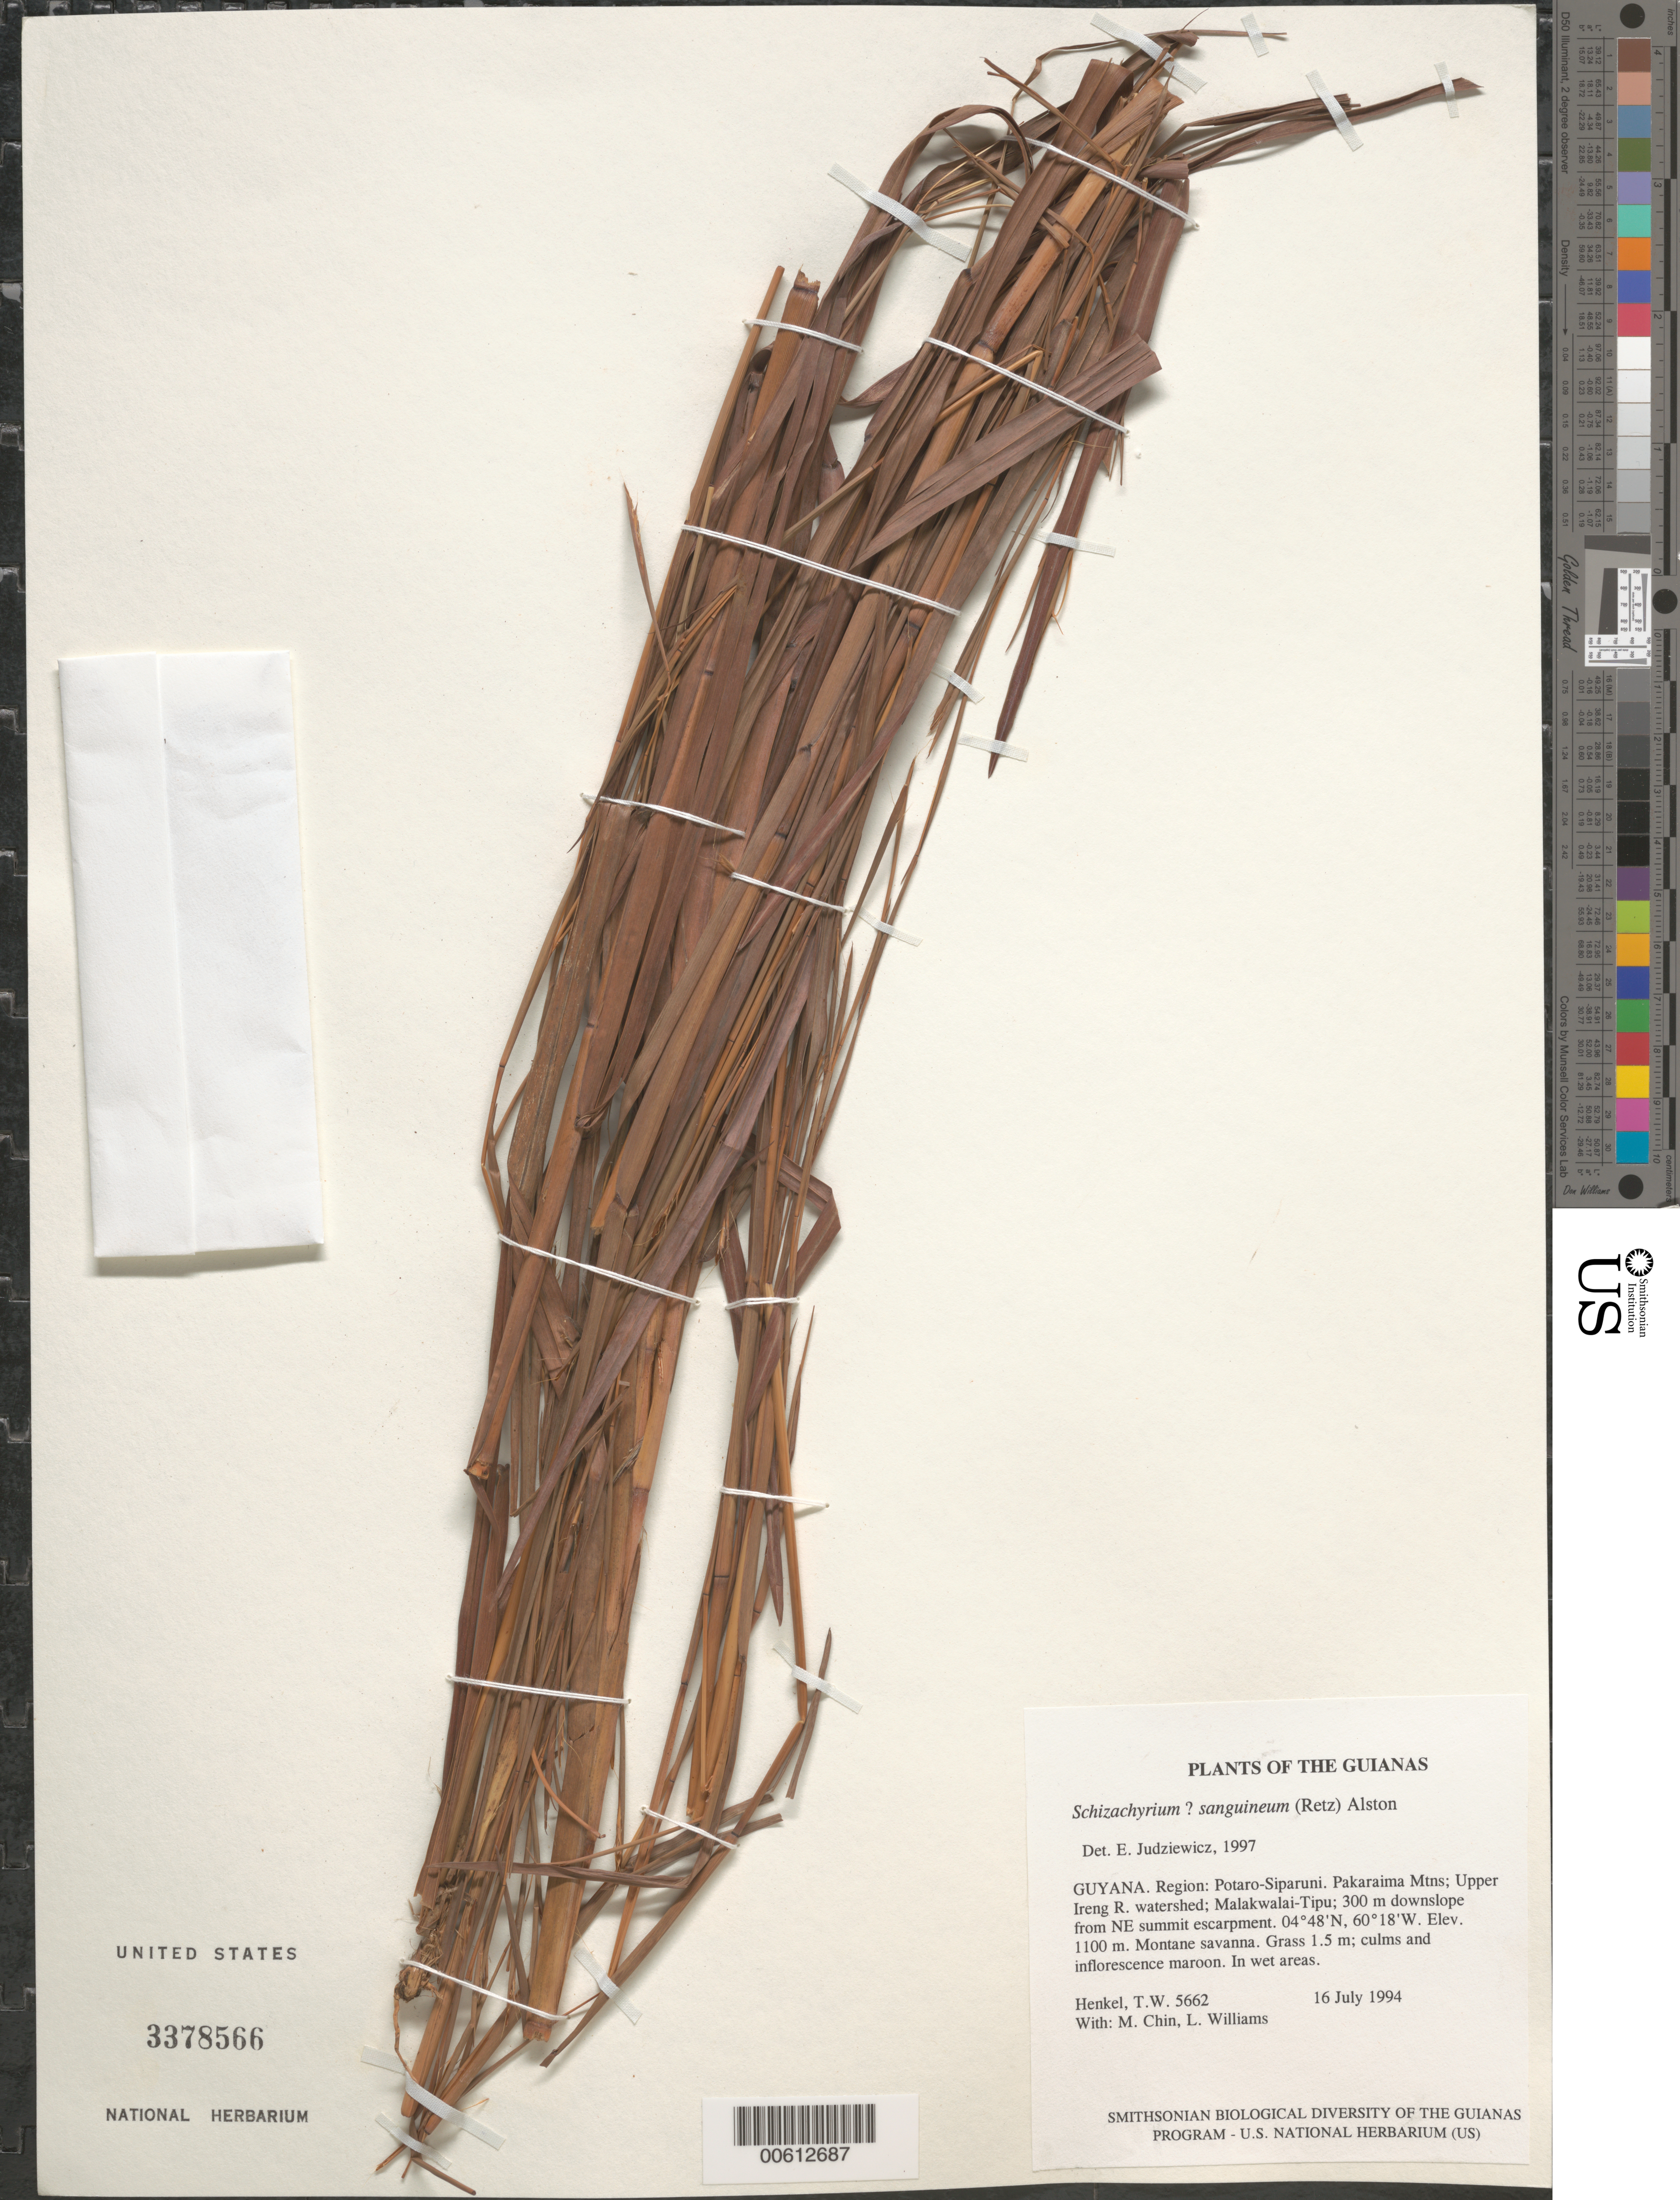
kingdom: Plantae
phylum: Tracheophyta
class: Liliopsida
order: Poales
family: Poaceae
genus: Schizachyrium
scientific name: Schizachyrium sanguineum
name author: (Retz.) Alston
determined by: Judziewicz, E. J.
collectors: T. Henkel, M. Chin & L. Williams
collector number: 5662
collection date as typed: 16 July 1994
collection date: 1994-07-16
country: Guyana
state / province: Potaro-Siparuni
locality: Pakaraima Mtns; Upper Ireng R. watershed; Malakwalai-Tipu; 300 m downslope from NE summit escarpment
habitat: Montane savanna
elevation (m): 1100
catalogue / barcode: US 3378566